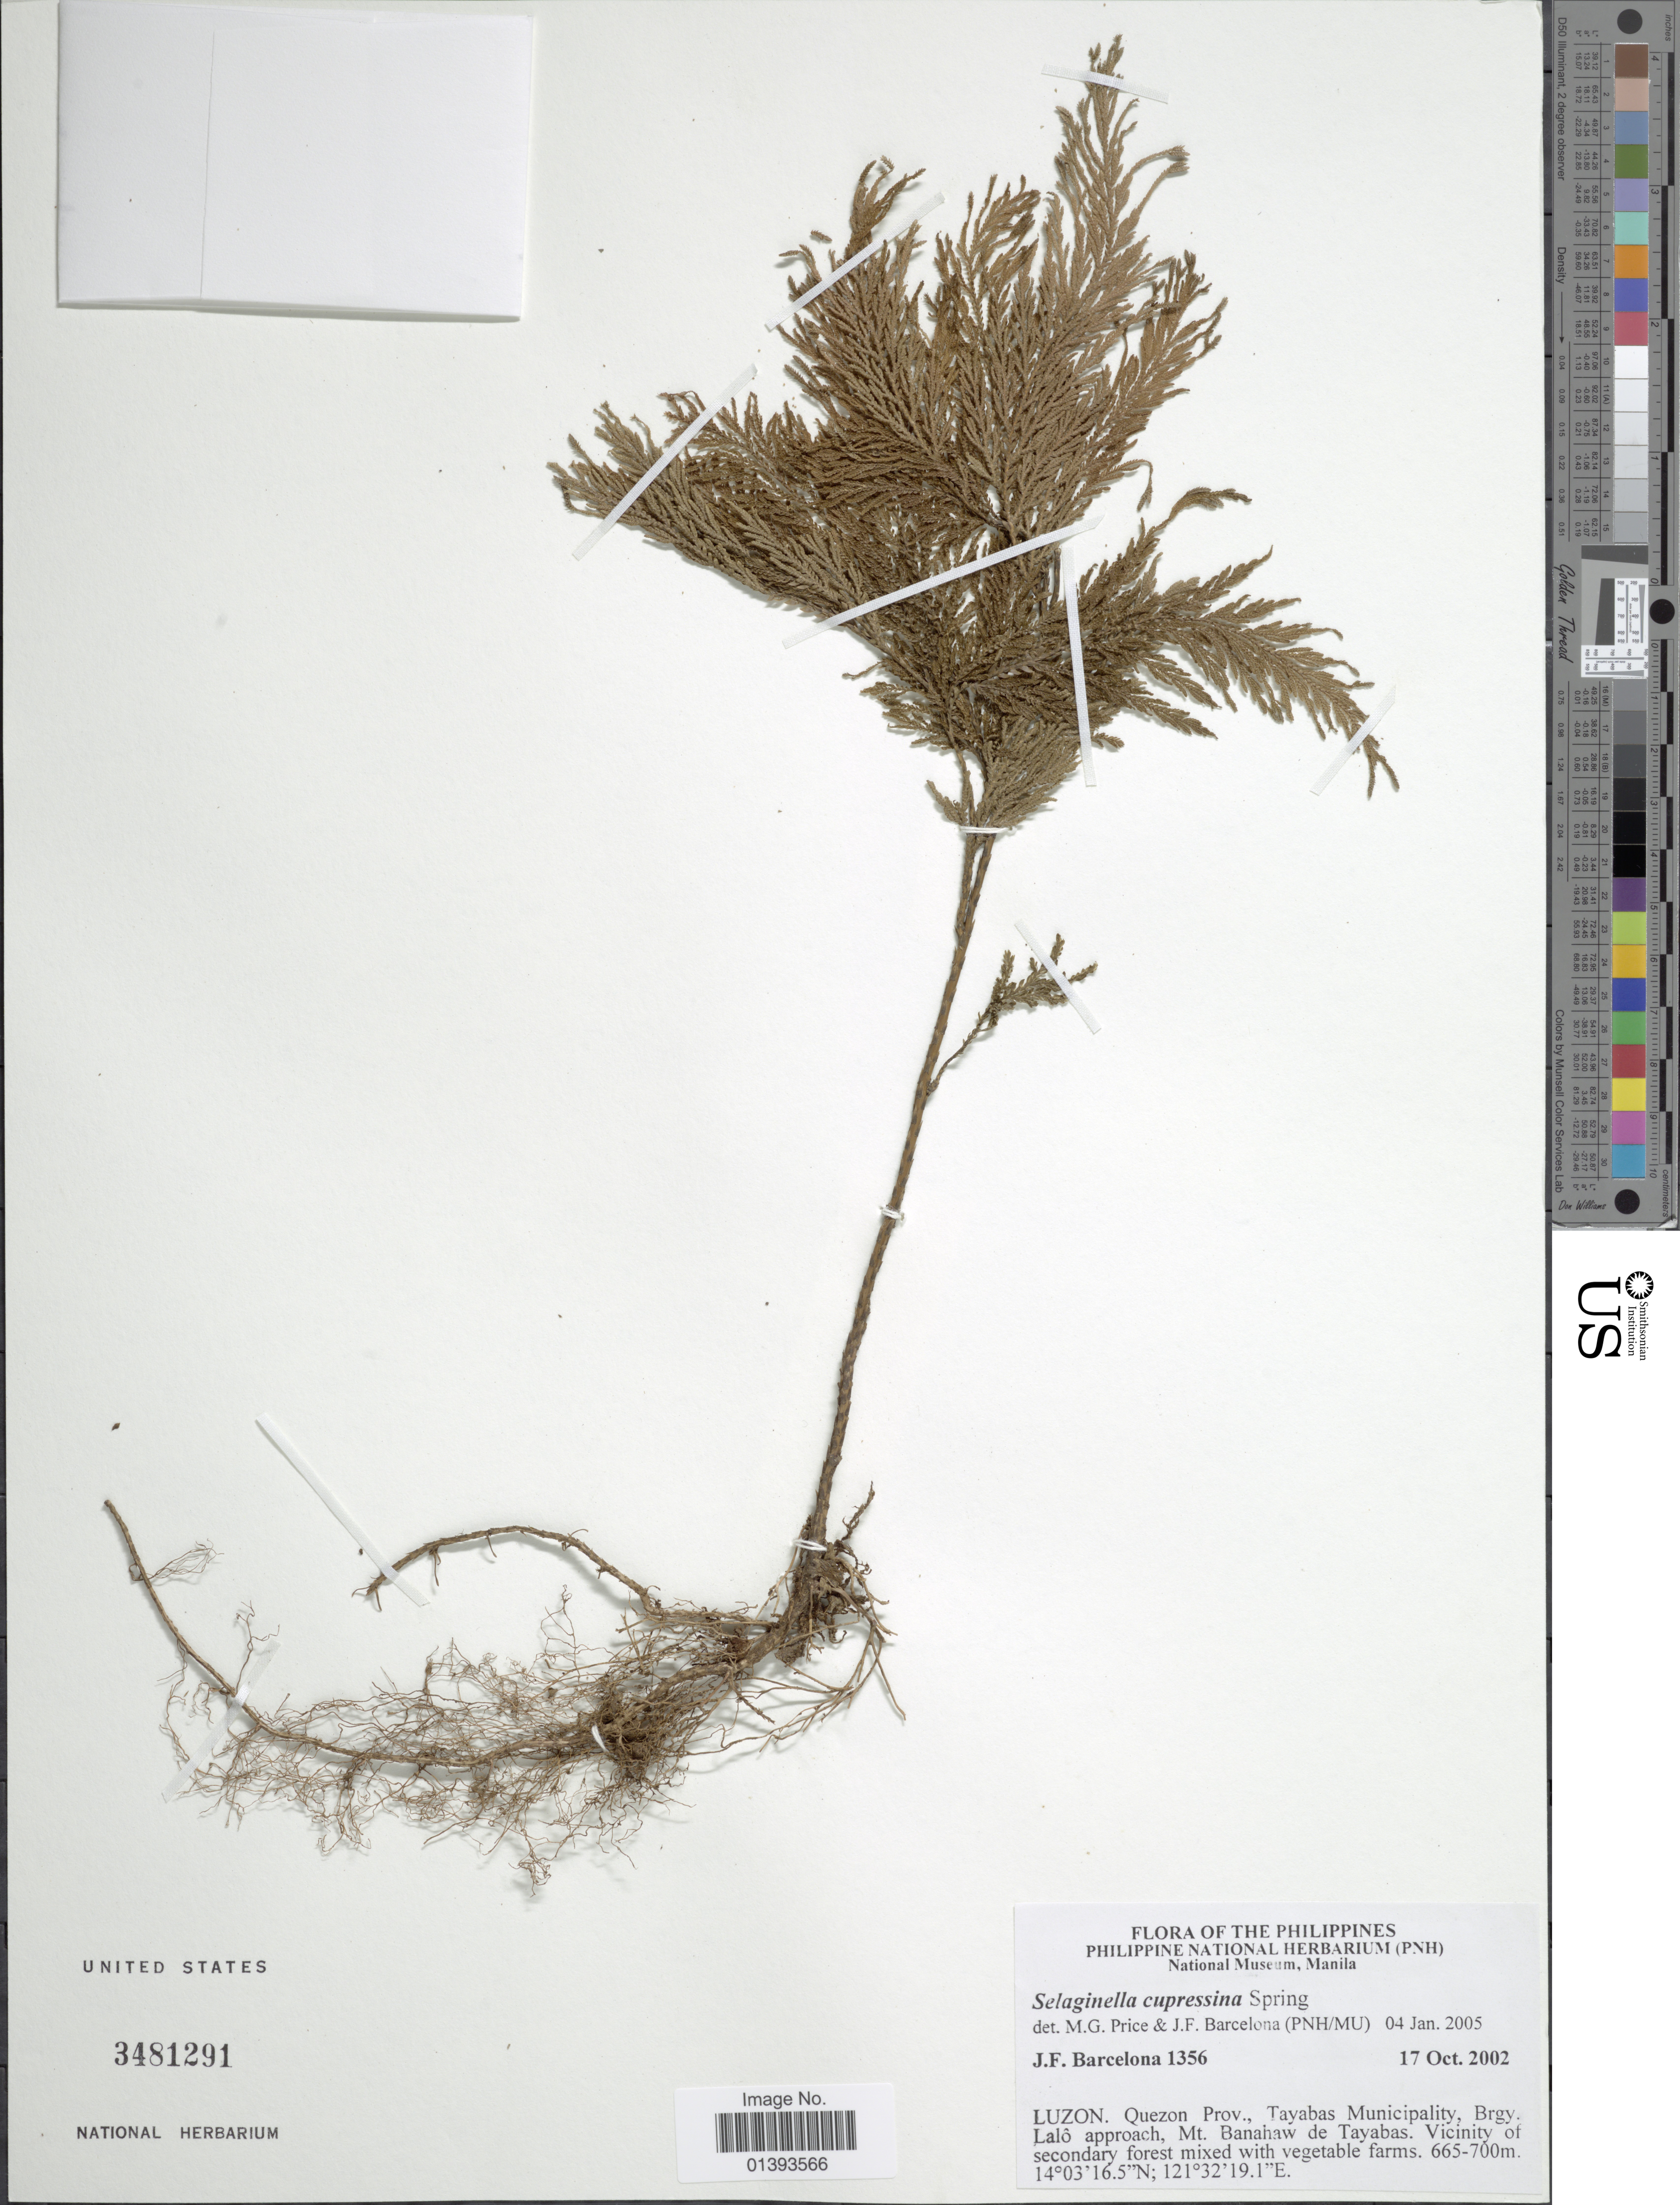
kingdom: Plantae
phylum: Tracheophyta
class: Lycopodiopsida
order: Selaginellales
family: Selaginellaceae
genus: Selaginella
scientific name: Selaginella cupressina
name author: (Willd.) Spring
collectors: J. F. Barcelona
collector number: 1356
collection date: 2002-10-17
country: Philippines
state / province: Central Luzon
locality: Luzon, Quezon Prov., Tayabas Municipality Brgy, Lalo approach, Mt. Banahaw de Tayabas, Vicinity of secondary forest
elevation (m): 665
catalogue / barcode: US 3481291